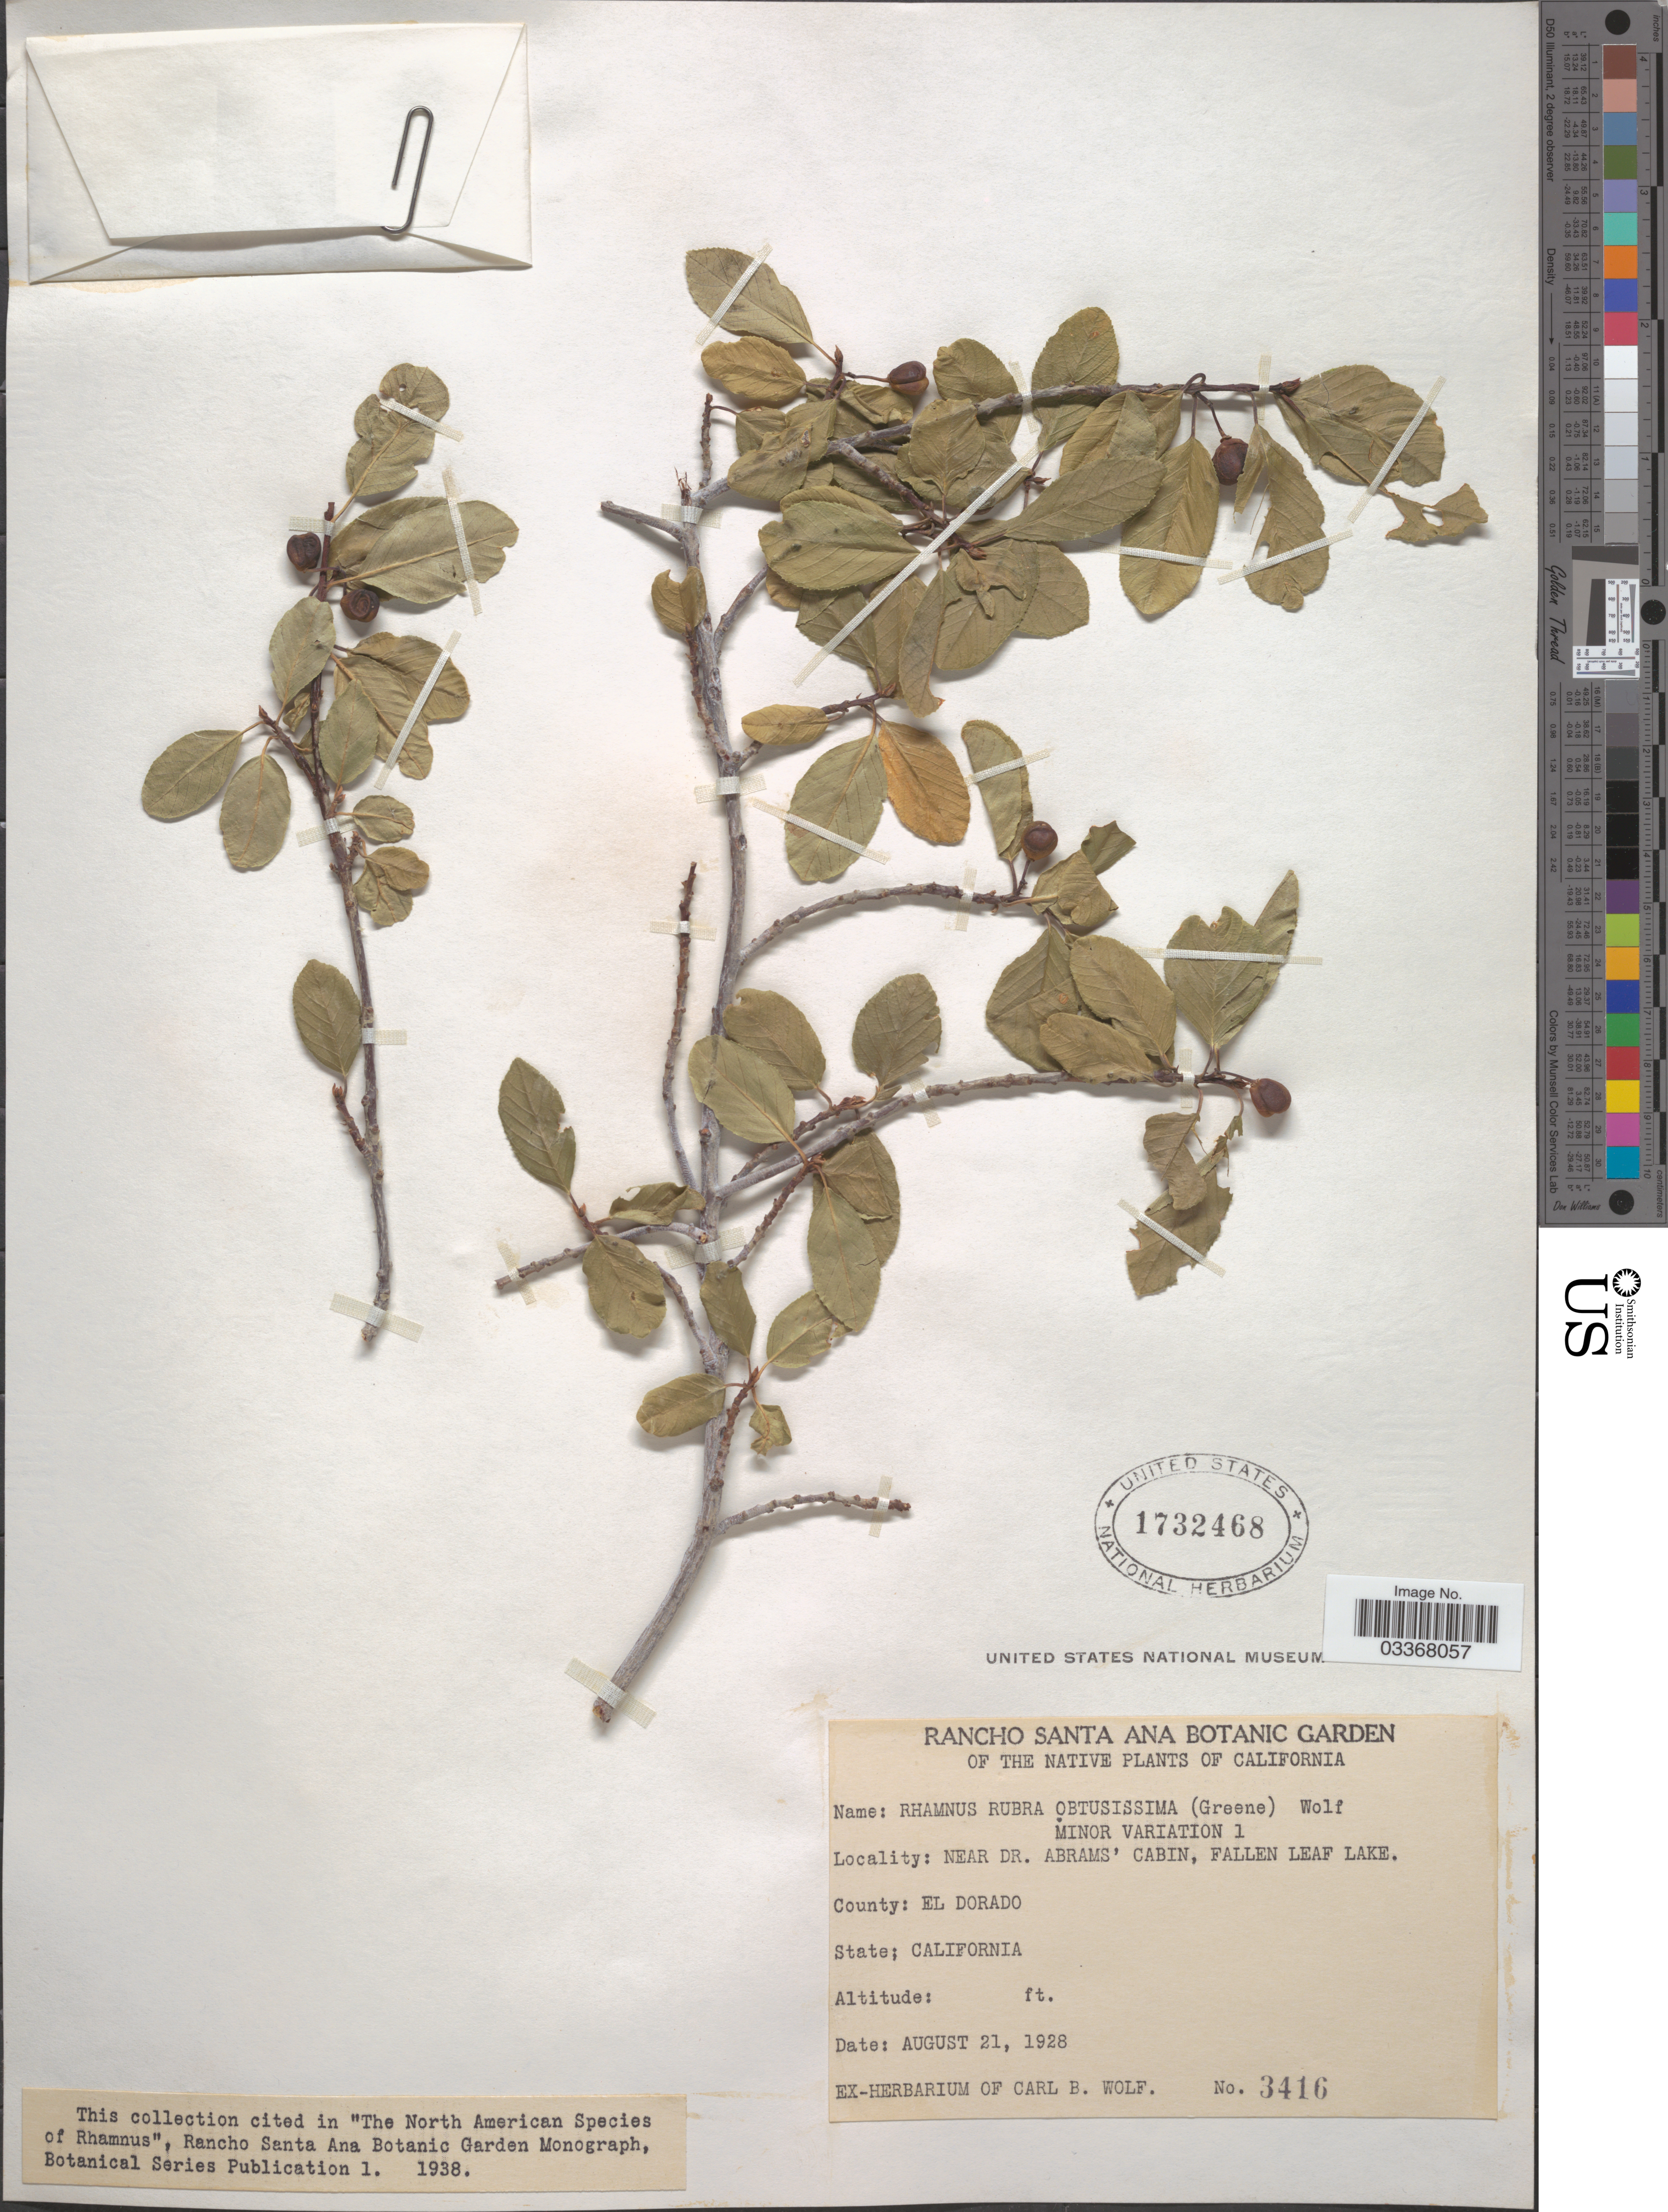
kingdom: Plantae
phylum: Tracheophyta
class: Magnoliopsida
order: Rosales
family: Rhamnaceae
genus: Frangula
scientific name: Frangula rubra subsp. obtusissima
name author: (Greene) Kartesz & Gandhi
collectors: ex herb. Carl B. Wolf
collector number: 3416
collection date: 1928-08-21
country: United States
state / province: California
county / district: El Dorado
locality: Near Dr. Abrams' Cabin, Fallen Leaf Lake, County: El Dorado.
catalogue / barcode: US 1732468